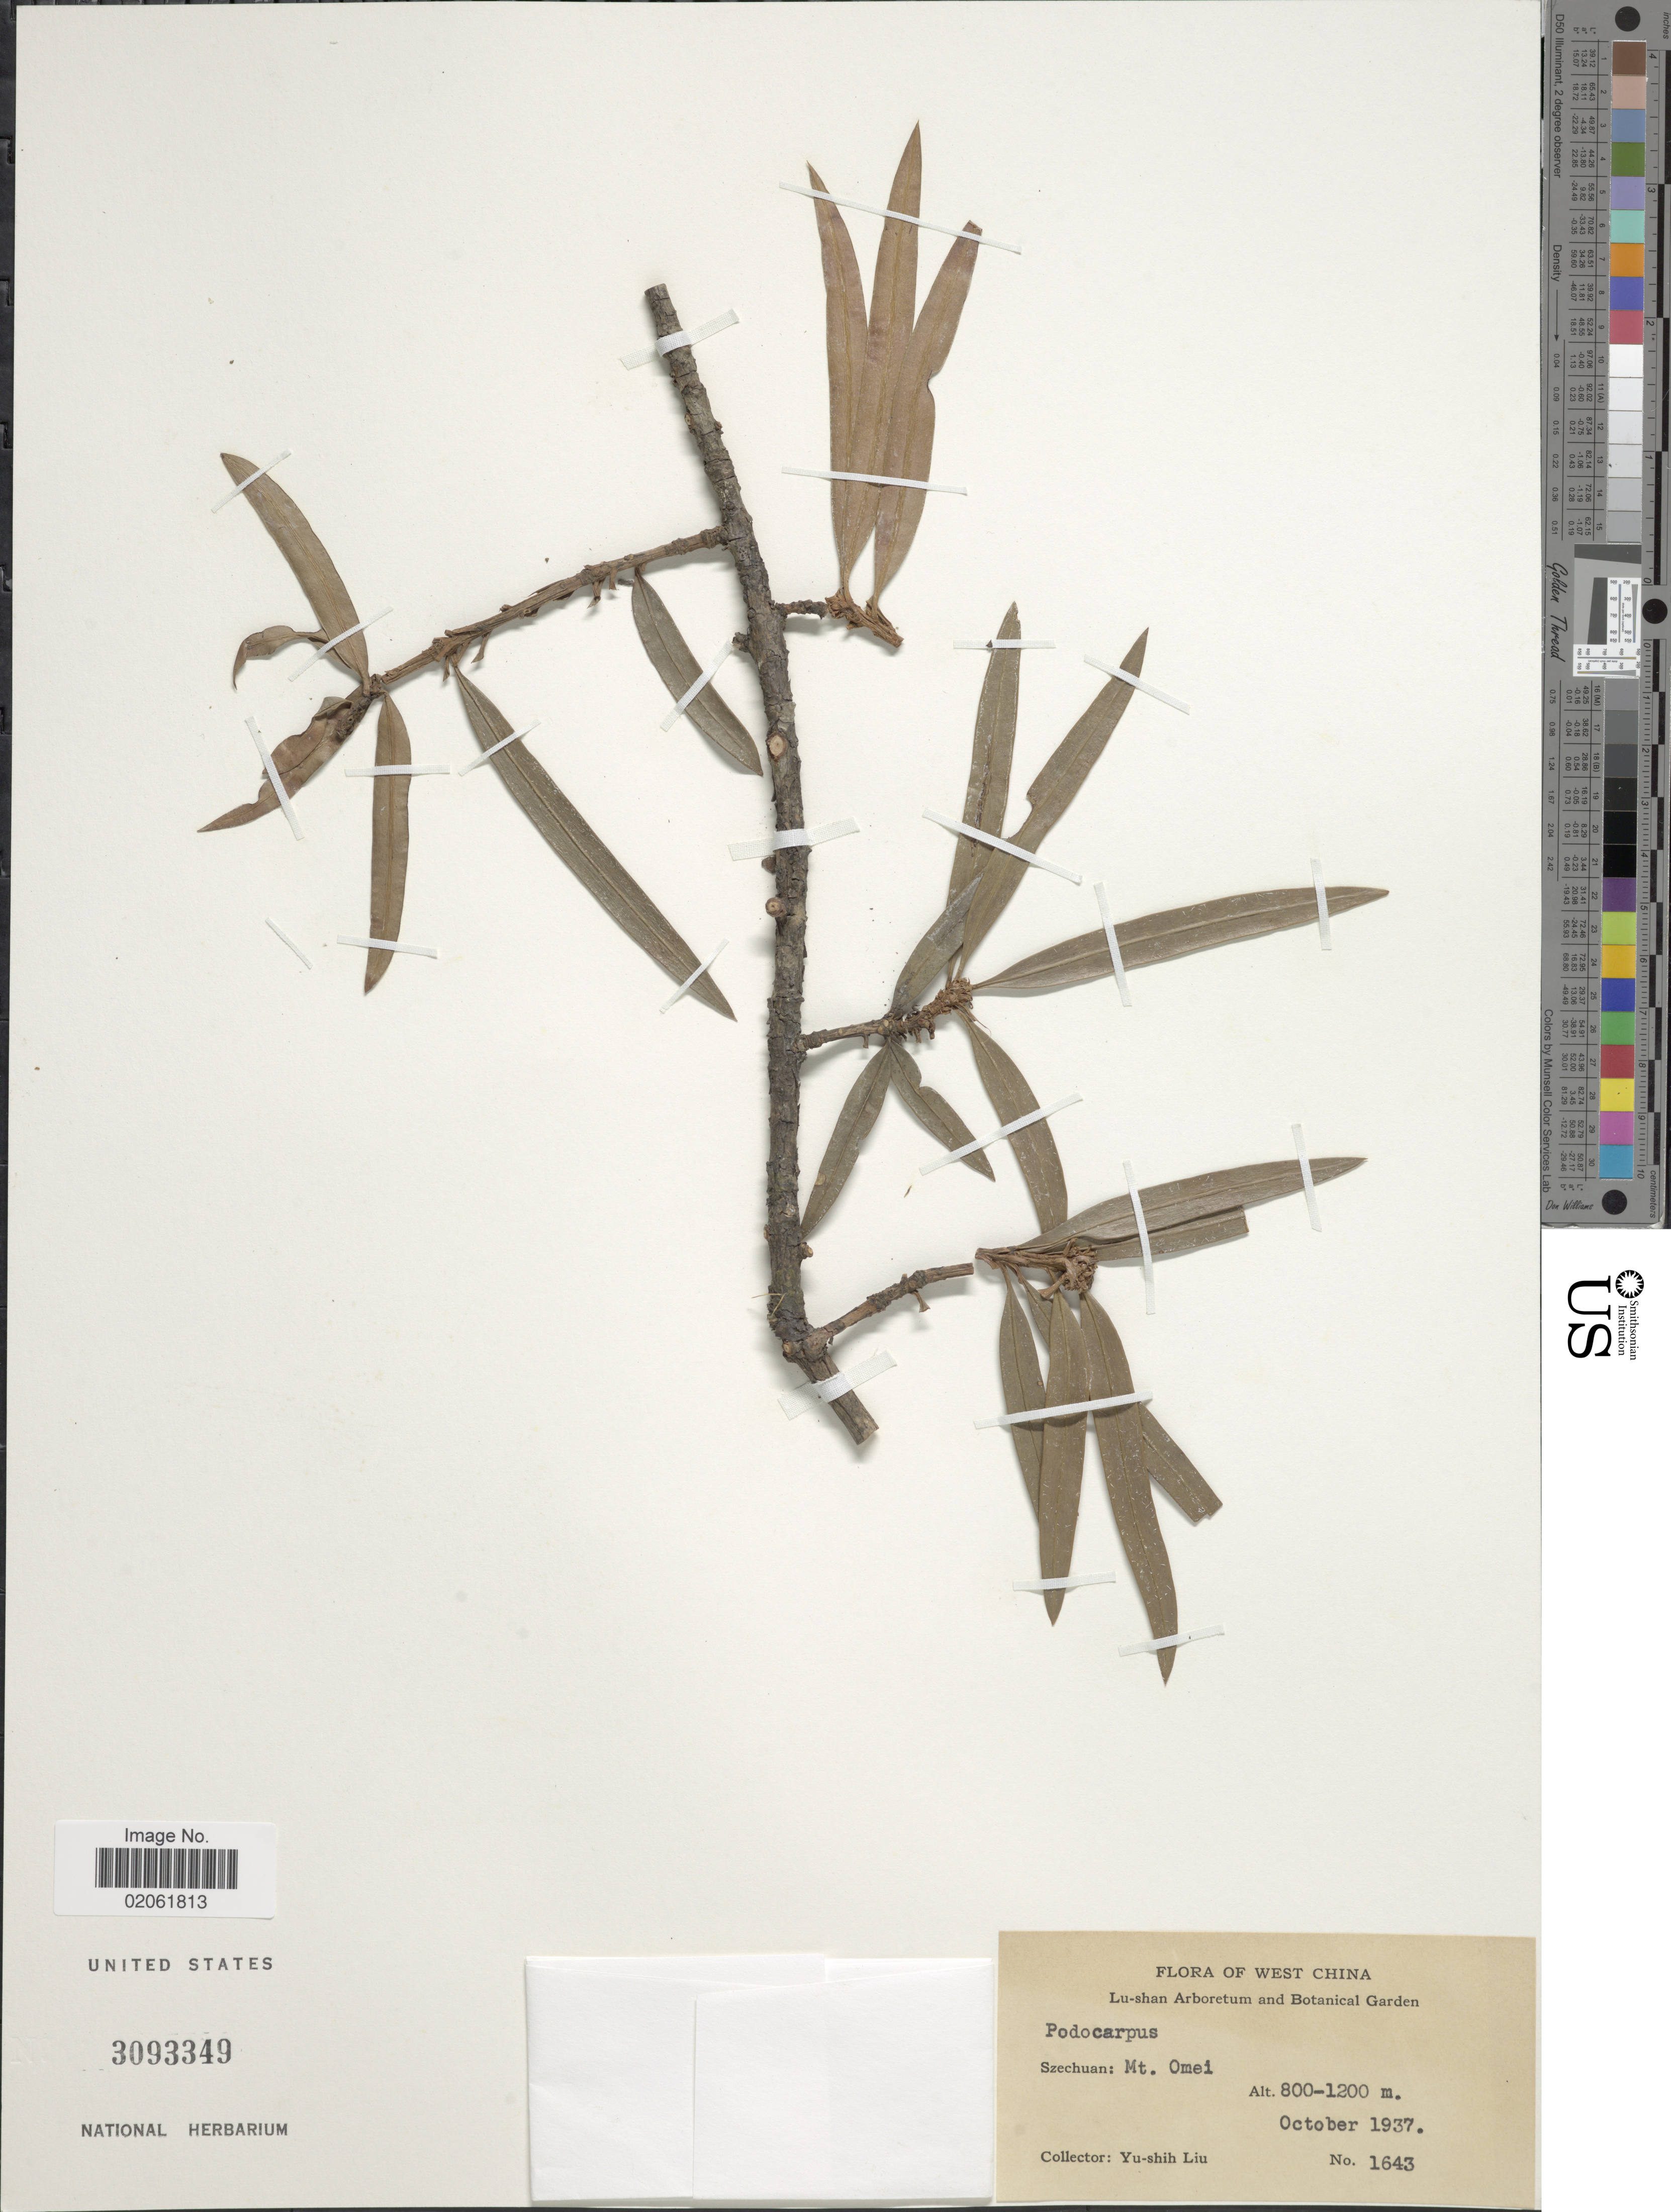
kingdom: Plantae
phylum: Tracheophyta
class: Pinopsida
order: Pinales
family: Podocarpaceae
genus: Podocarpus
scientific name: Podocarpus sp.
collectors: Y.-S. Liu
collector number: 1643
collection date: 1937-10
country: China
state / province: Sichuan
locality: West China, Szechuan: Mt. Omei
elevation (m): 800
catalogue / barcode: US 3093349